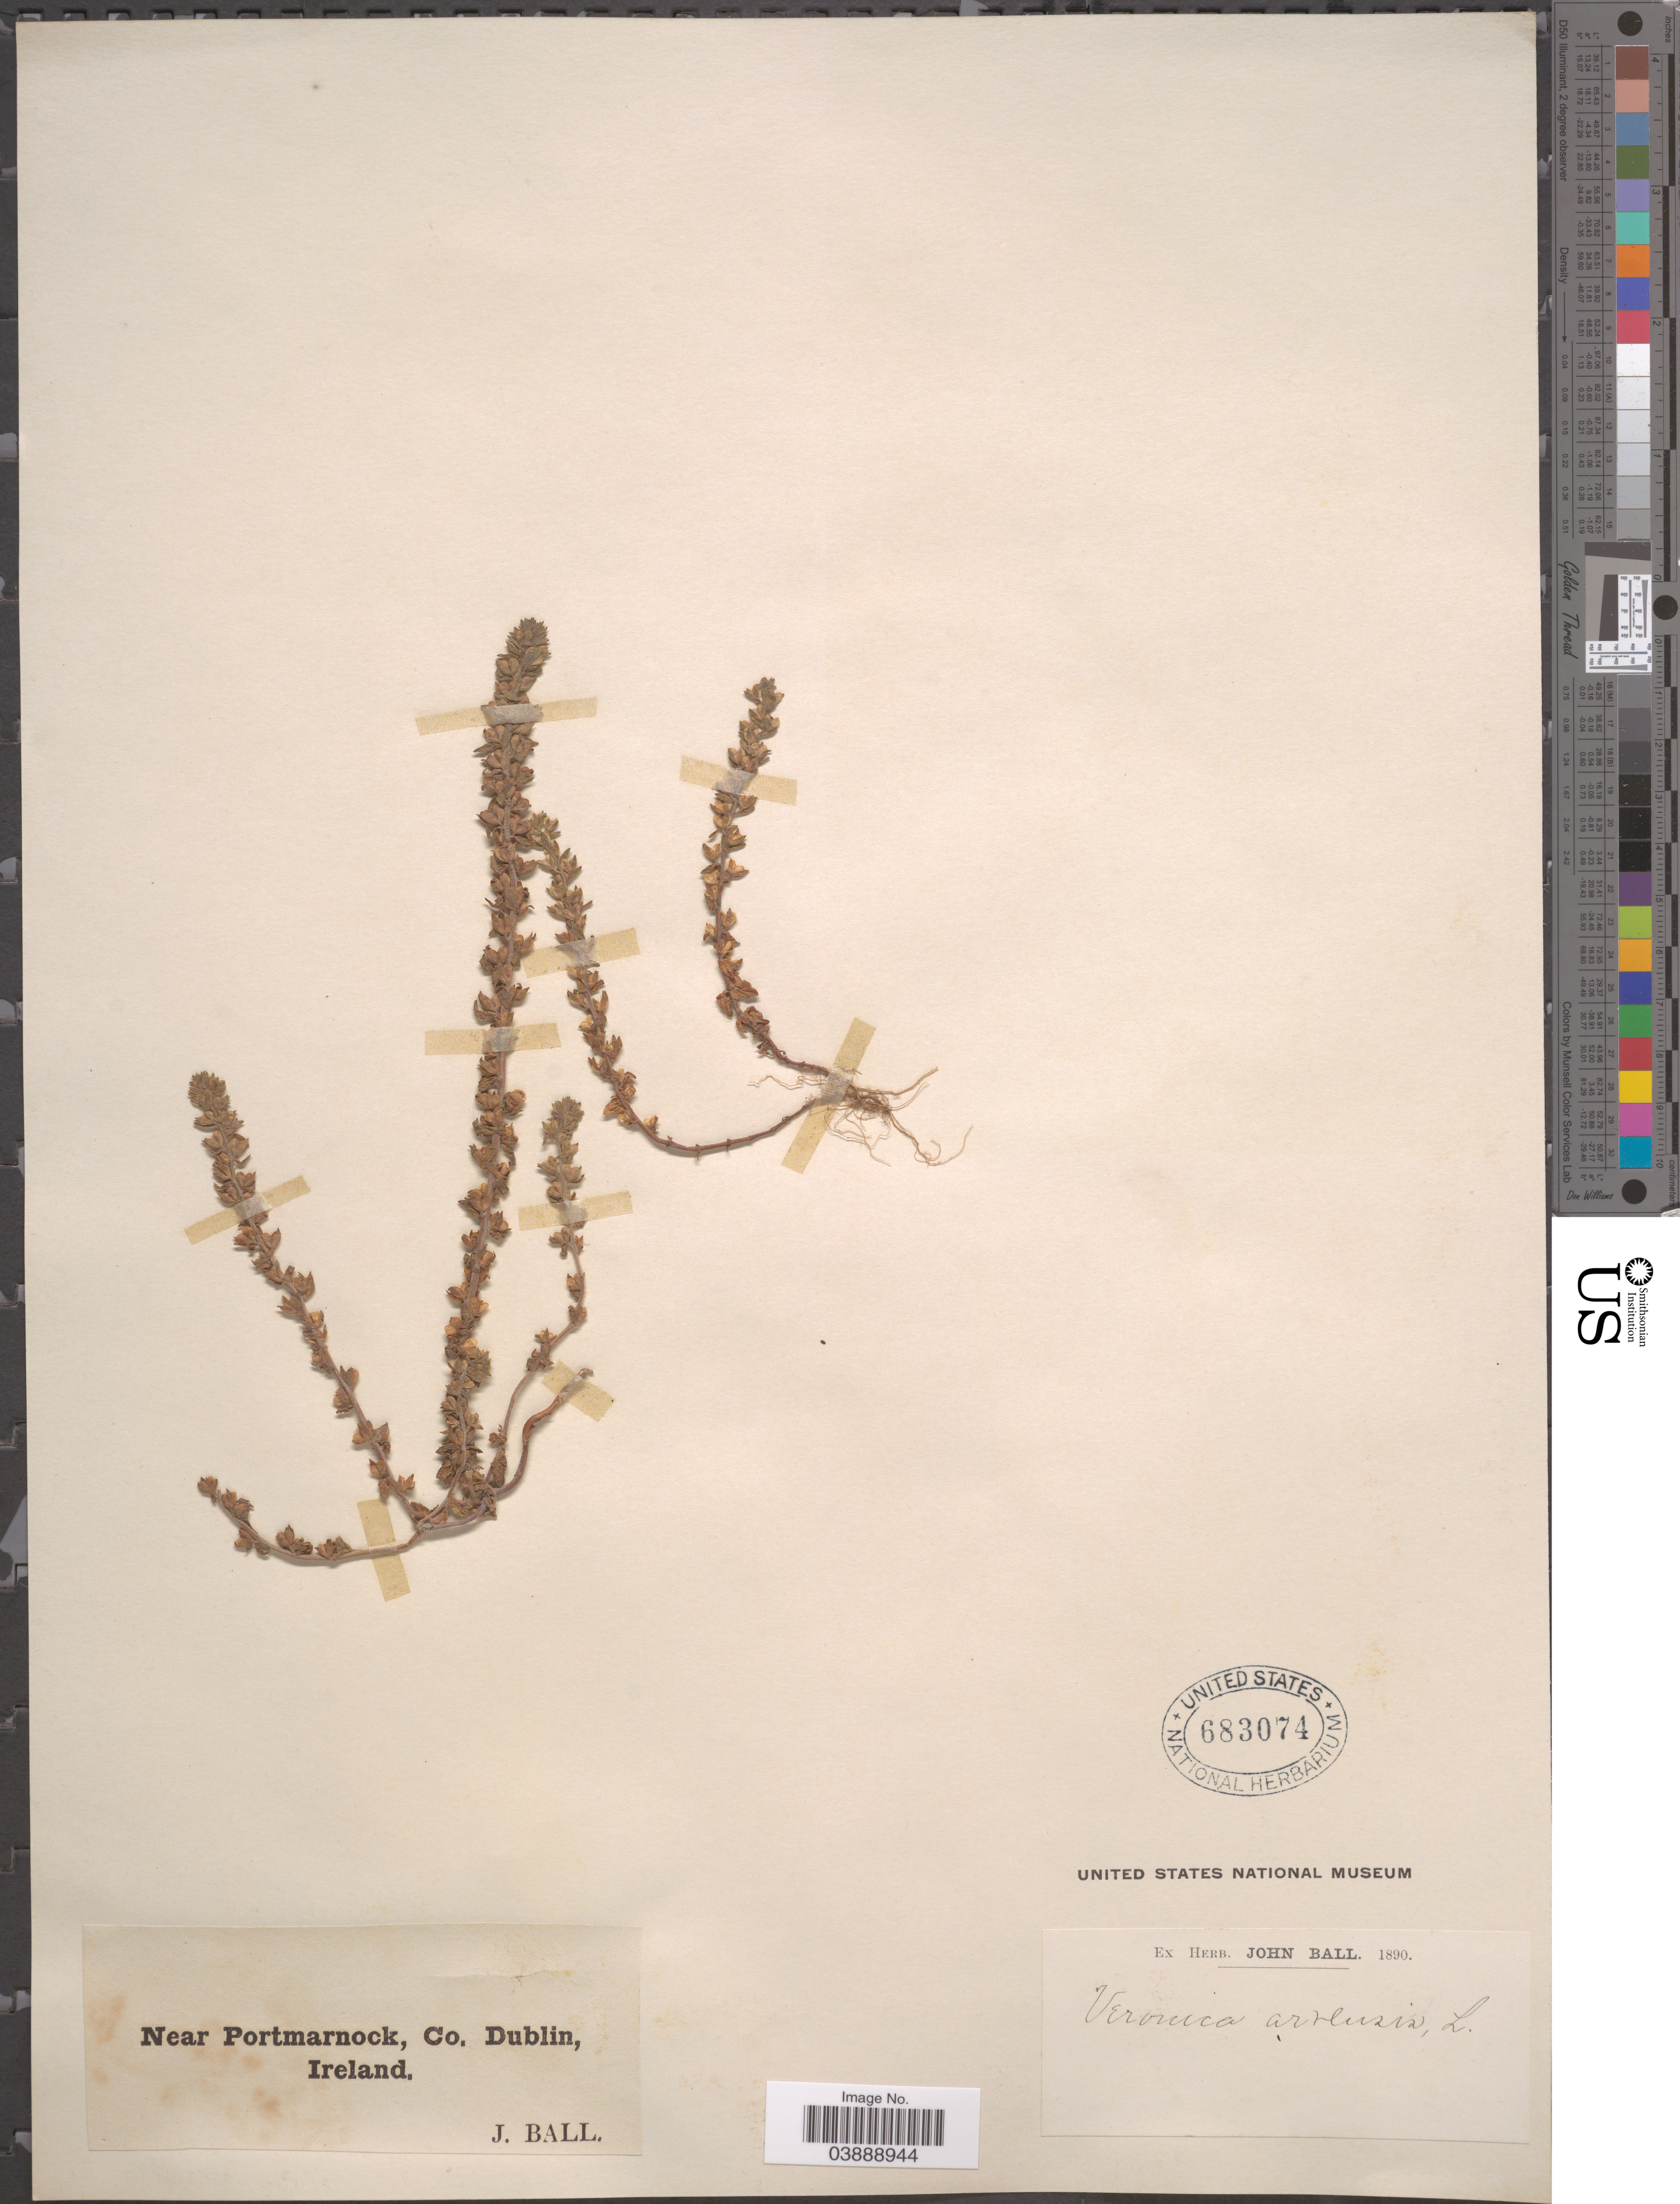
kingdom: Plantae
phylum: Tracheophyta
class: Magnoliopsida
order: Lamiales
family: Plantaginaceae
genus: Veronica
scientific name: Veronica arvensis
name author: L.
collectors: J. Ball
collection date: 1890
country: Ireland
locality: Near Portmarnock, Co. Dublin.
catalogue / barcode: US 683074